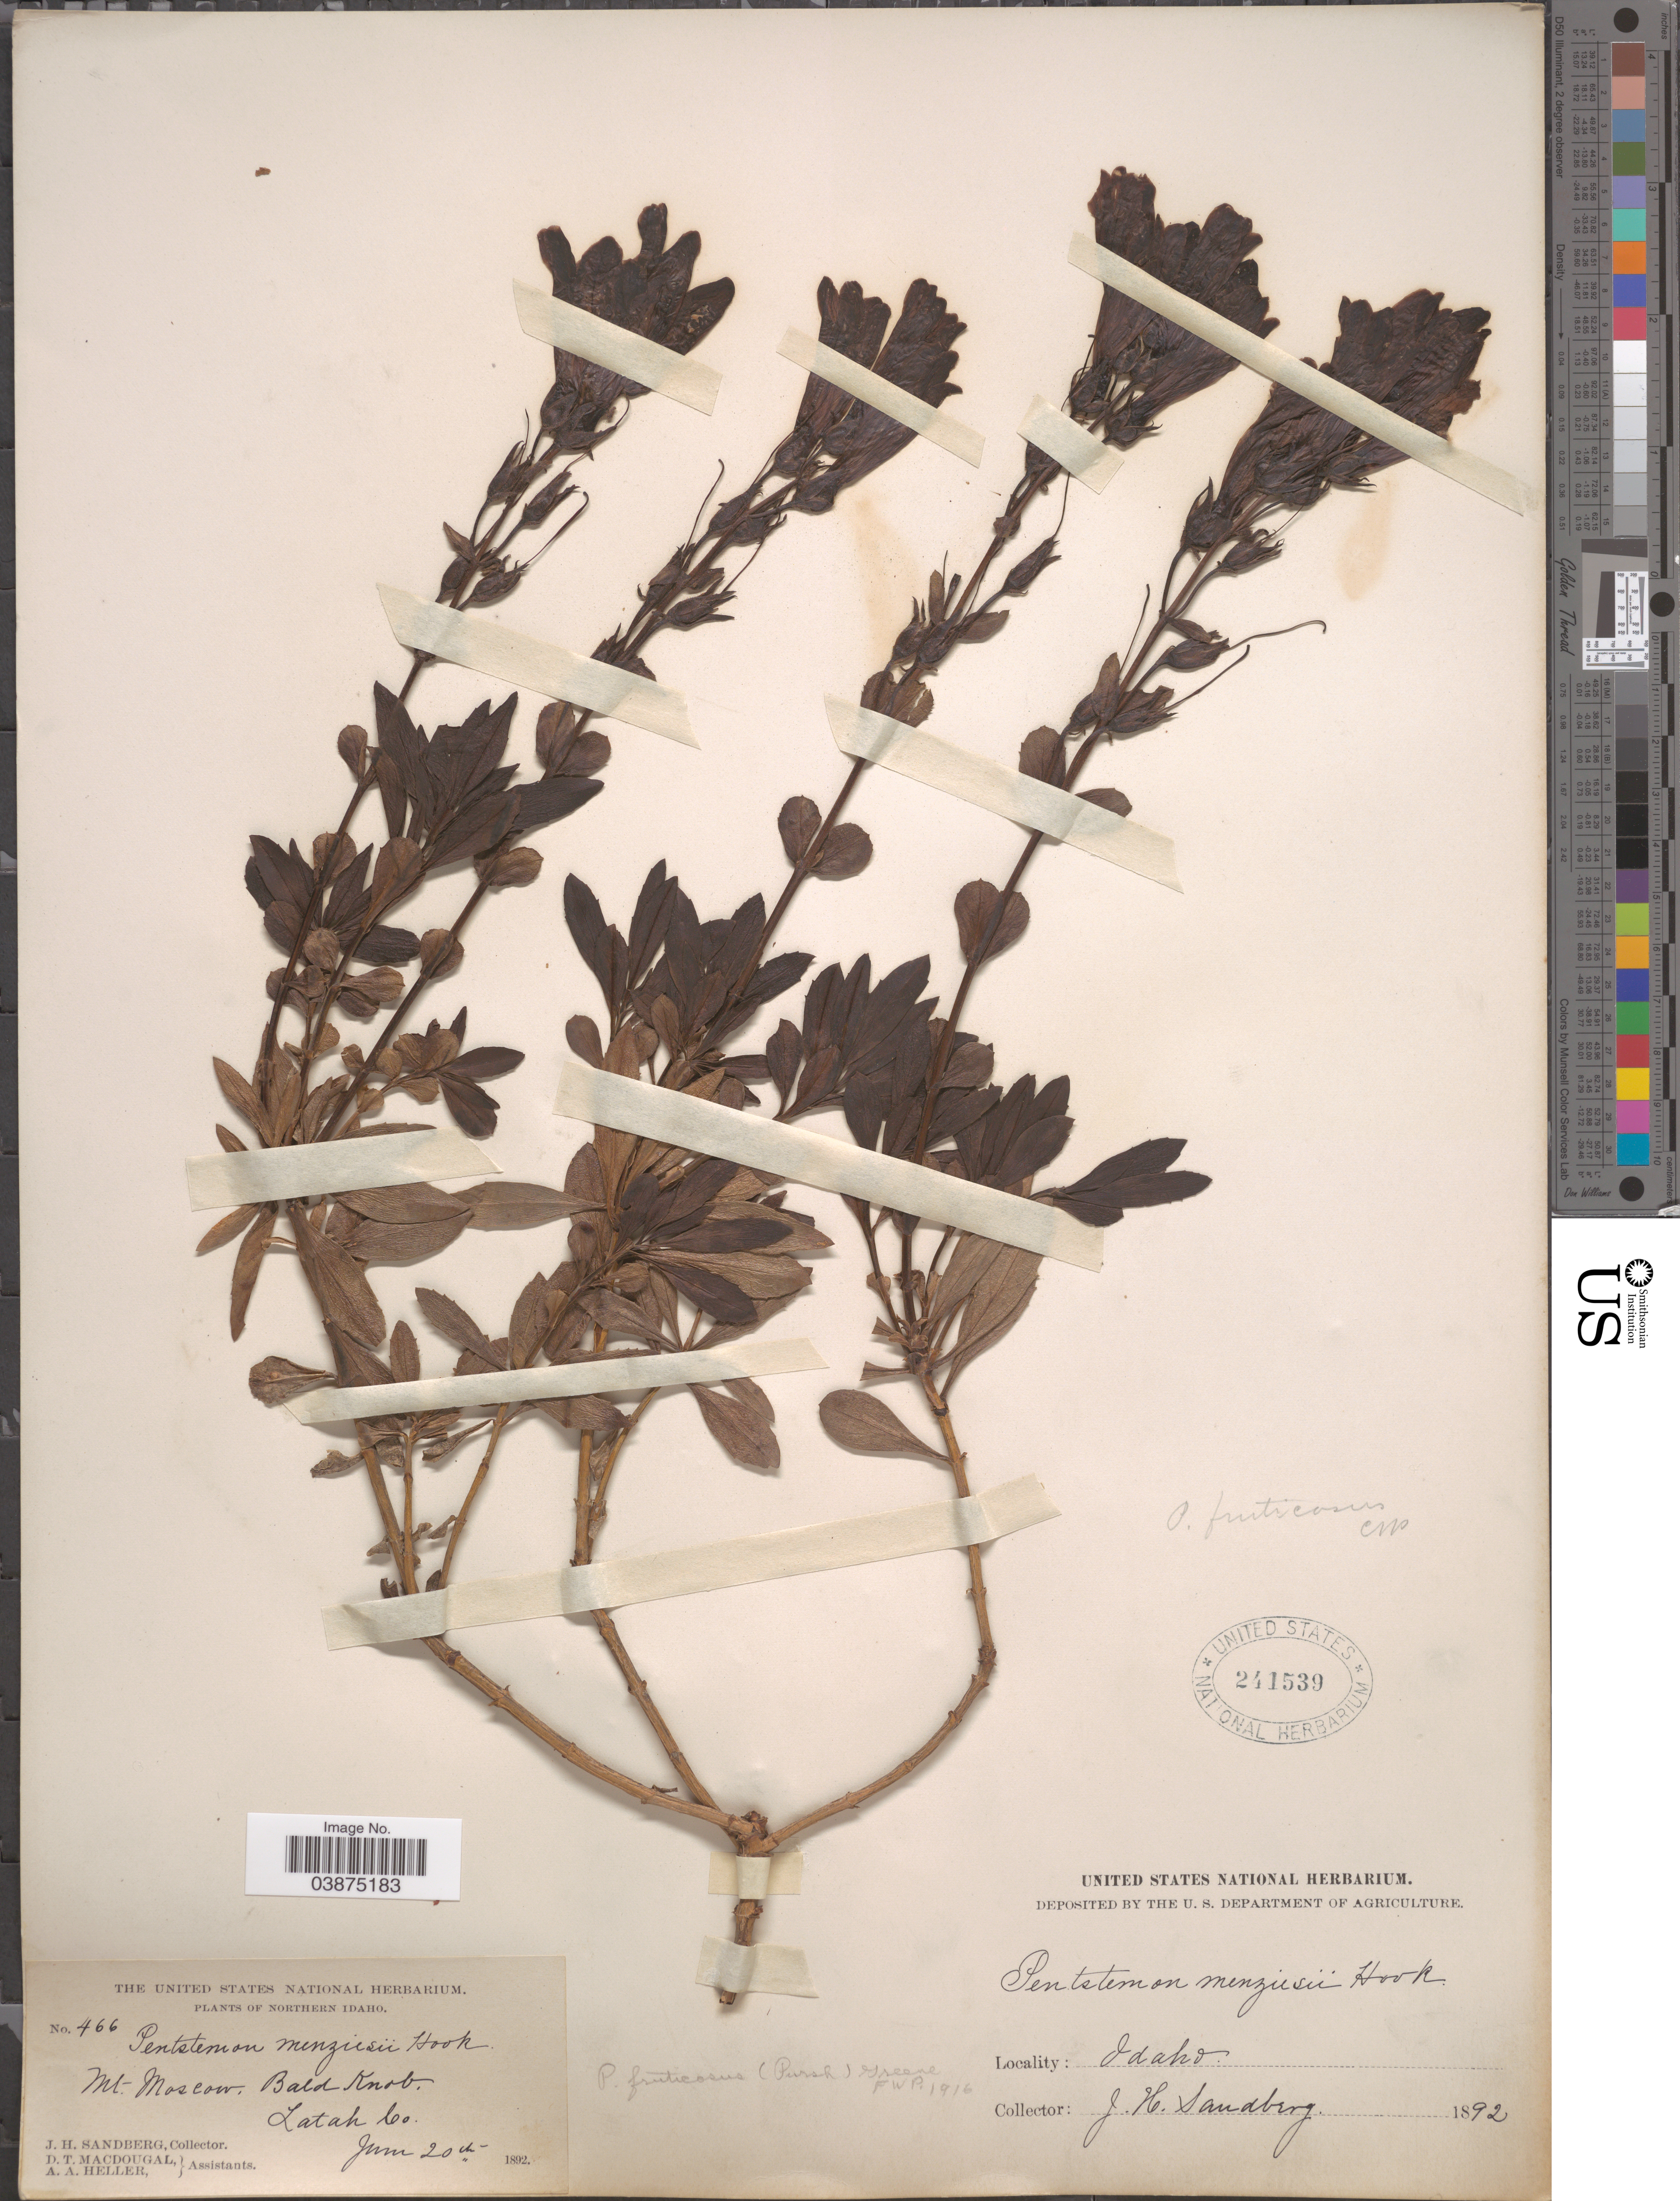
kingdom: Plantae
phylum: Tracheophyta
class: Magnoliopsida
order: Lamiales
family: Plantaginaceae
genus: Penstemon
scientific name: Penstemon fruticosus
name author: (Pursh) Greene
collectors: J. H. Sandberg, D. T. MacDougal & A. A. Heller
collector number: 466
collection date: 1892-06-20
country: United States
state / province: Idaho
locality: Northern Idaho. Mt. Moscow. Bald Knob. Latah Co.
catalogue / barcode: US 241539